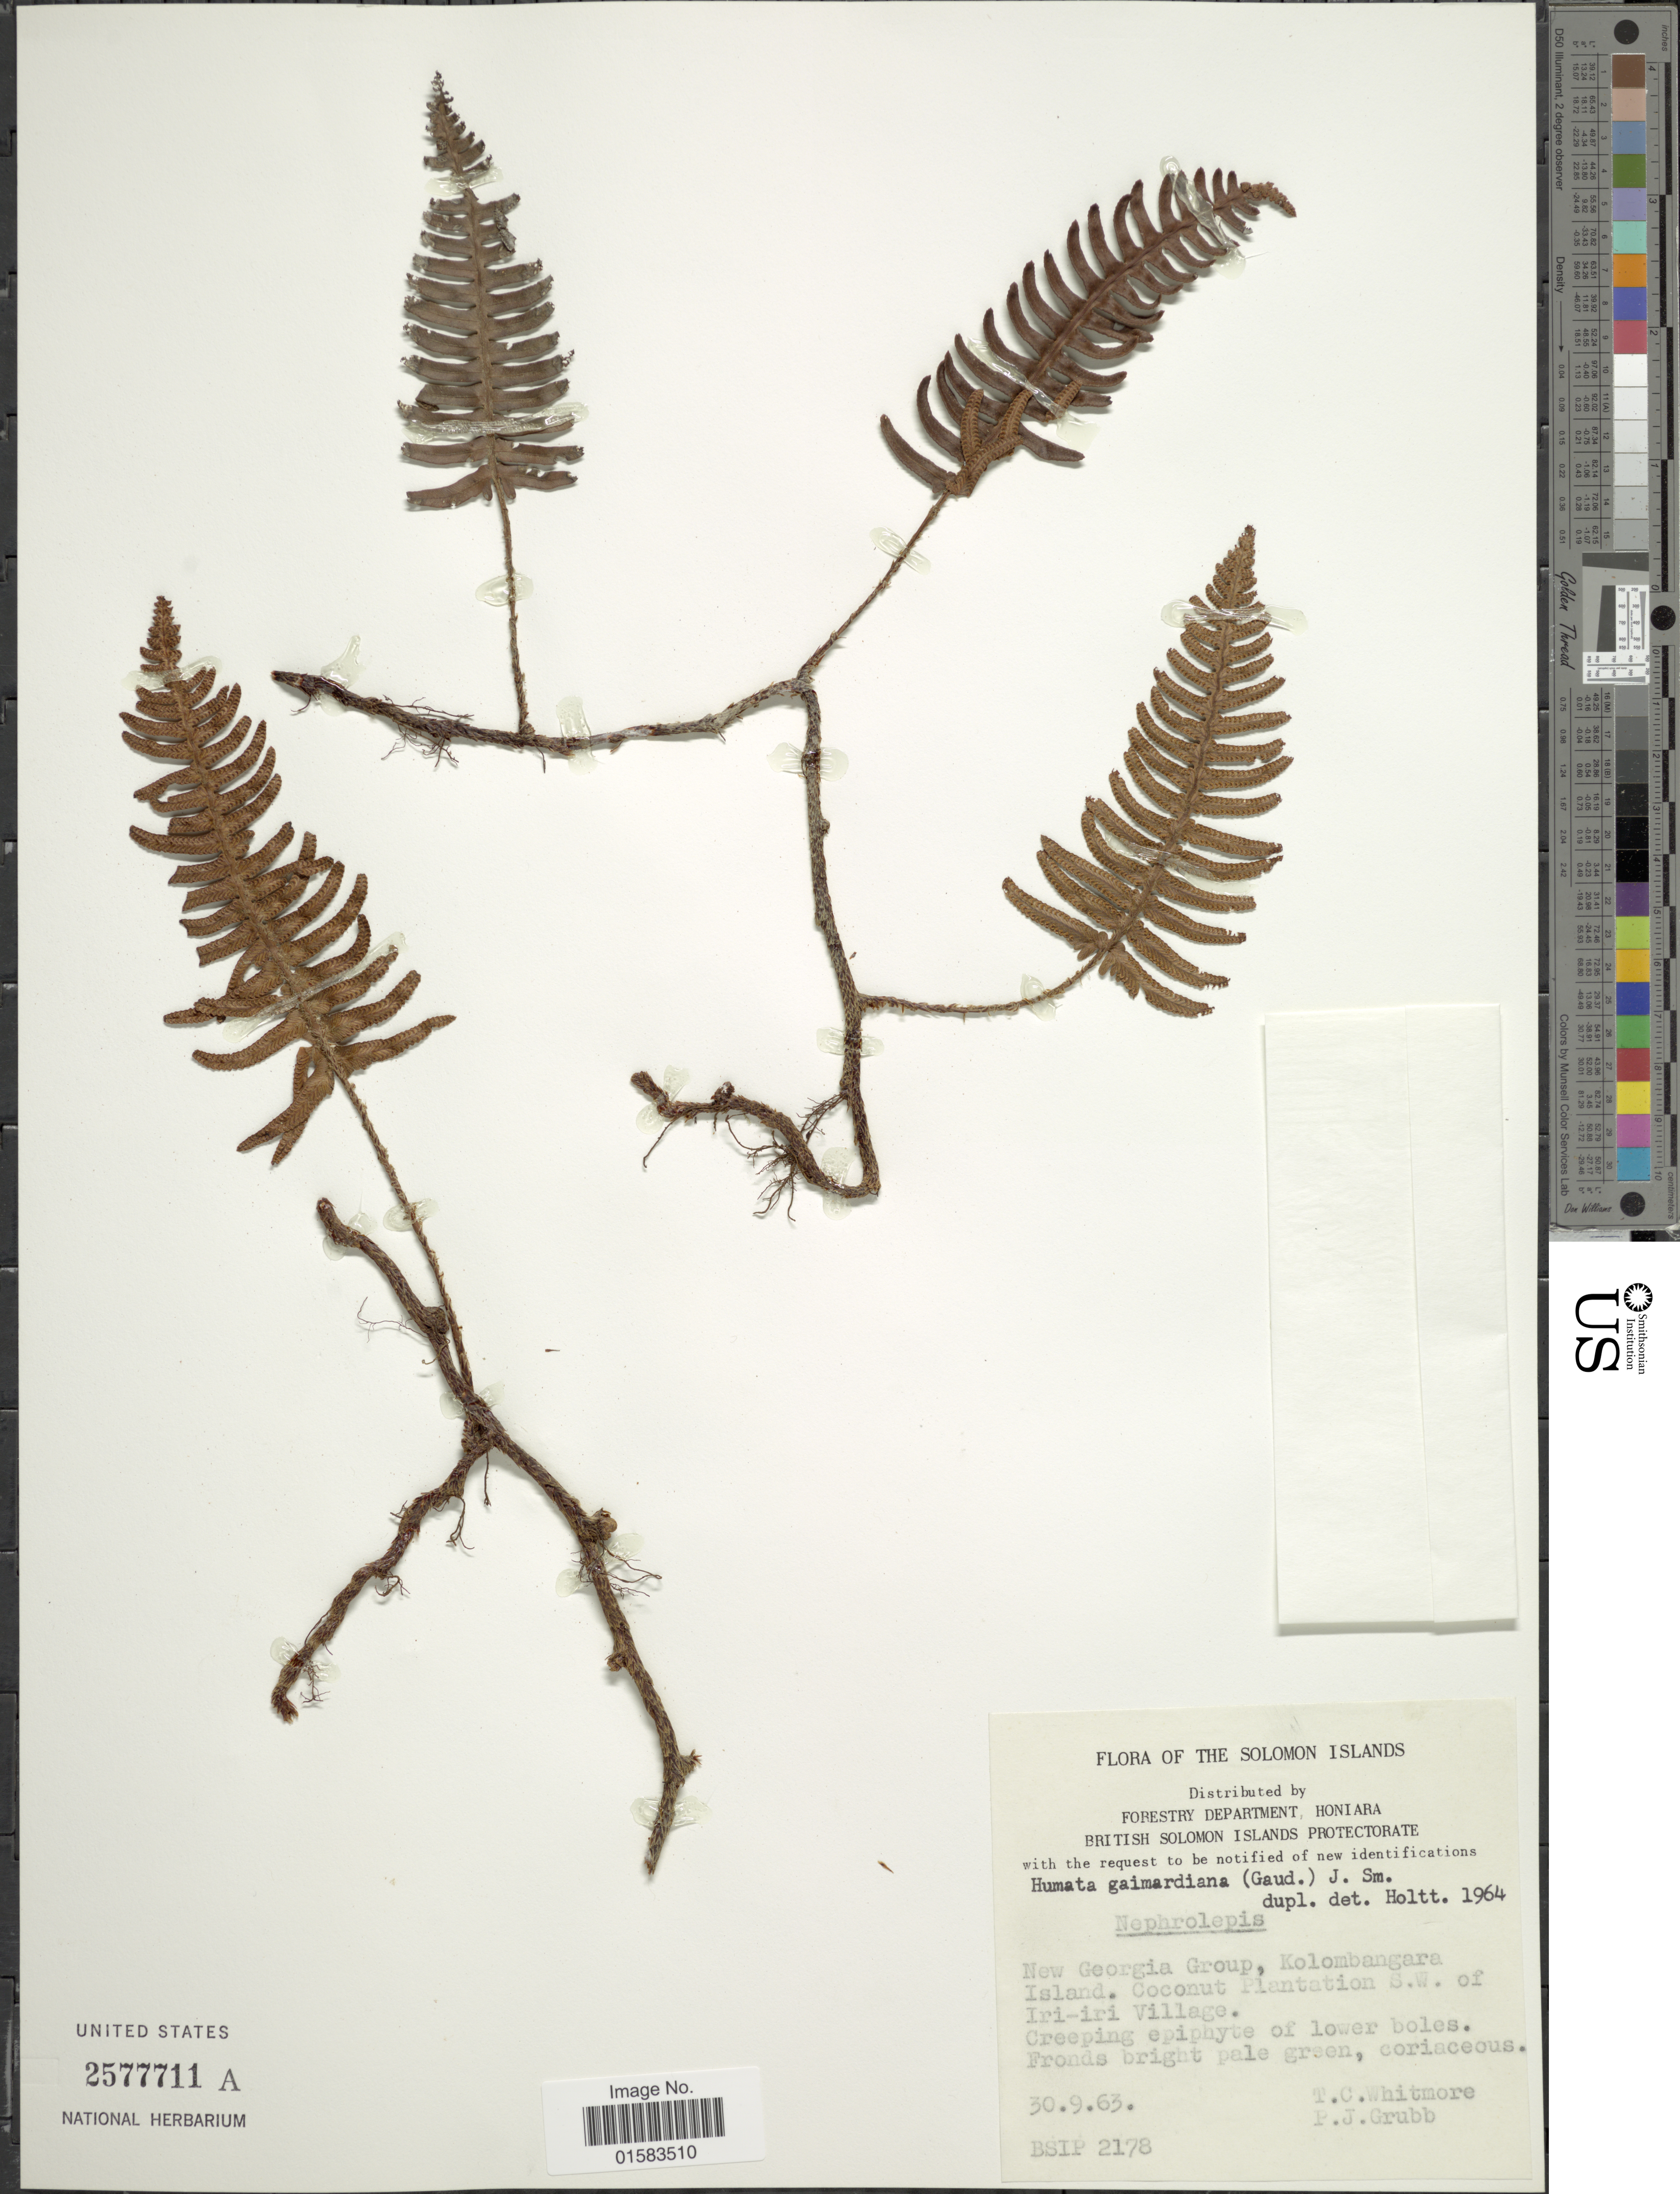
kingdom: Plantae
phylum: Tracheophyta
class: Polypodiopsida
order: Polypodiales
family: Davalliaceae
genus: Davallia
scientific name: Davallia pectinata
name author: Sm.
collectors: T. C. Whitmore & P. J. Grubb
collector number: BSIP 2178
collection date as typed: Transcribed d/m/y: 30/9/63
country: Solomon Islands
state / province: Solomon Islands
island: Kolombangara [Nduke]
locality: New Georgie Group, Kolombangara Island, Coconut Plantation S.W. of Iri-Iri village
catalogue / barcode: US 2577711A